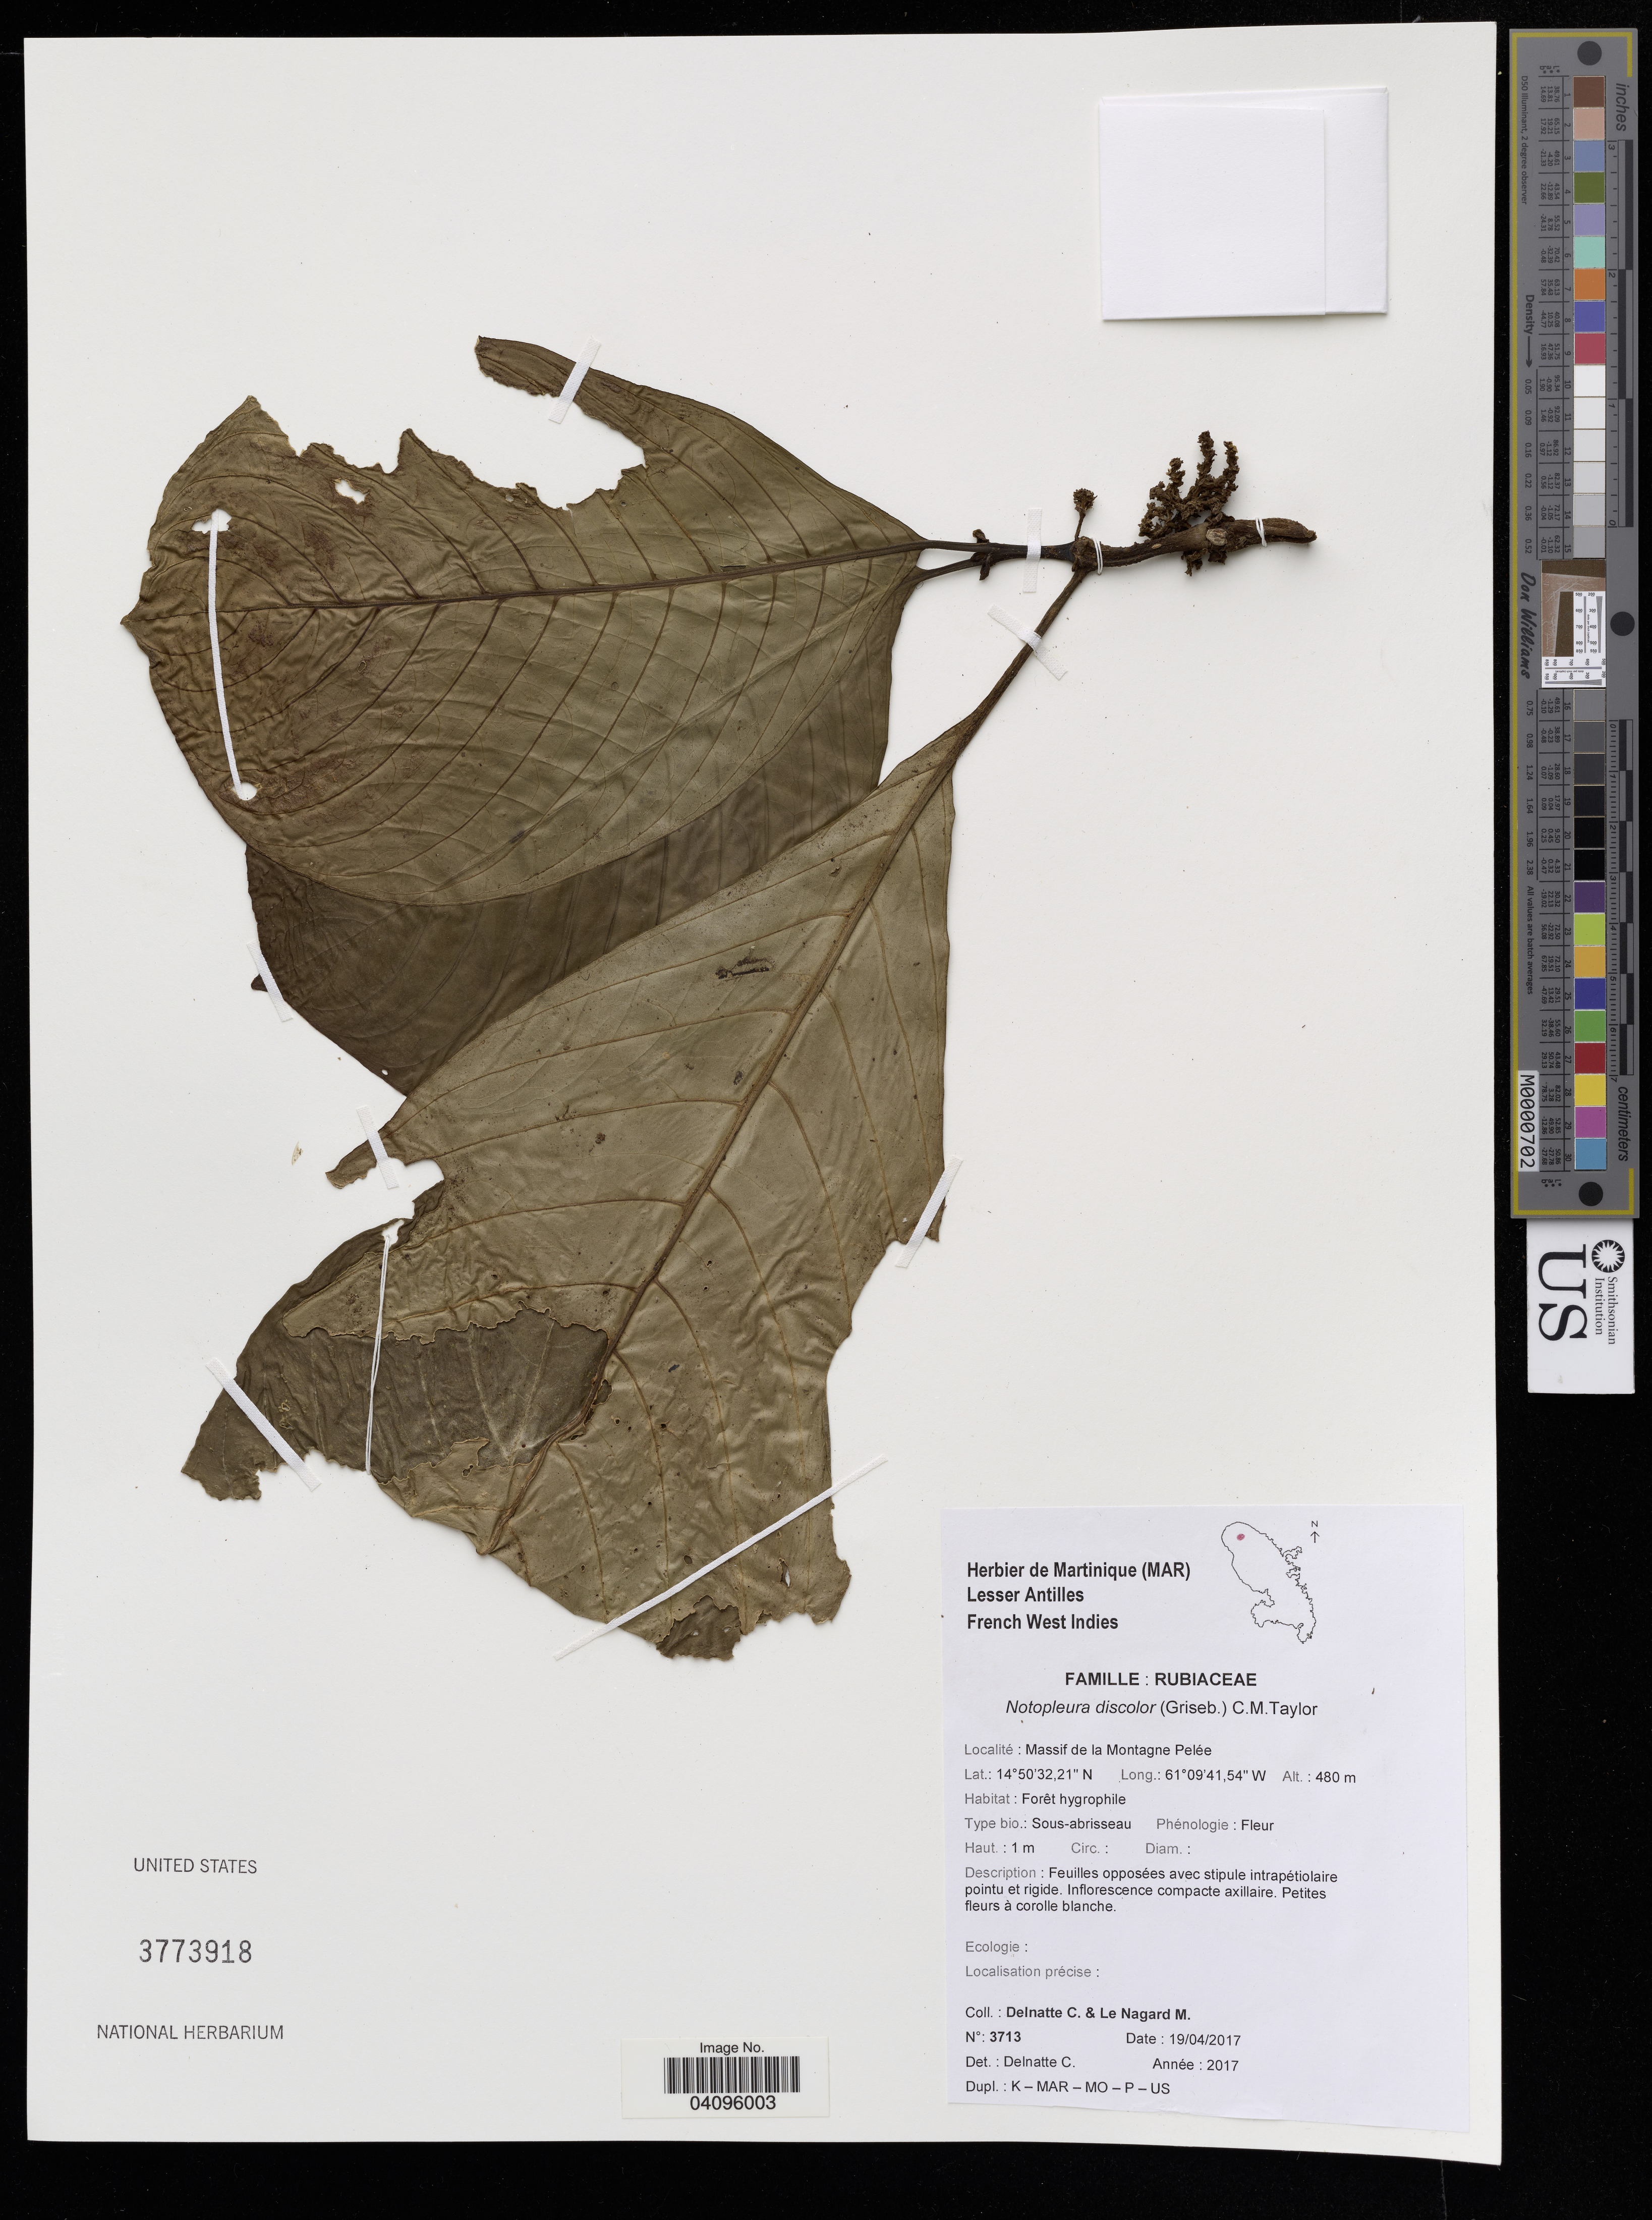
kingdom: Plantae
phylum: Tracheophyta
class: Magnoliopsida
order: Gentianales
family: Rubiaceae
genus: Notopleura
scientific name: Notopleura discolor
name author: (Griseb.) C.M. Taylor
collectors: C. Delnatte & M. Le Nagard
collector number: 3713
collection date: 2017-04-19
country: Martinique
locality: Massif de la Montagne Pelée.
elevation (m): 480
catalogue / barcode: US 3773918